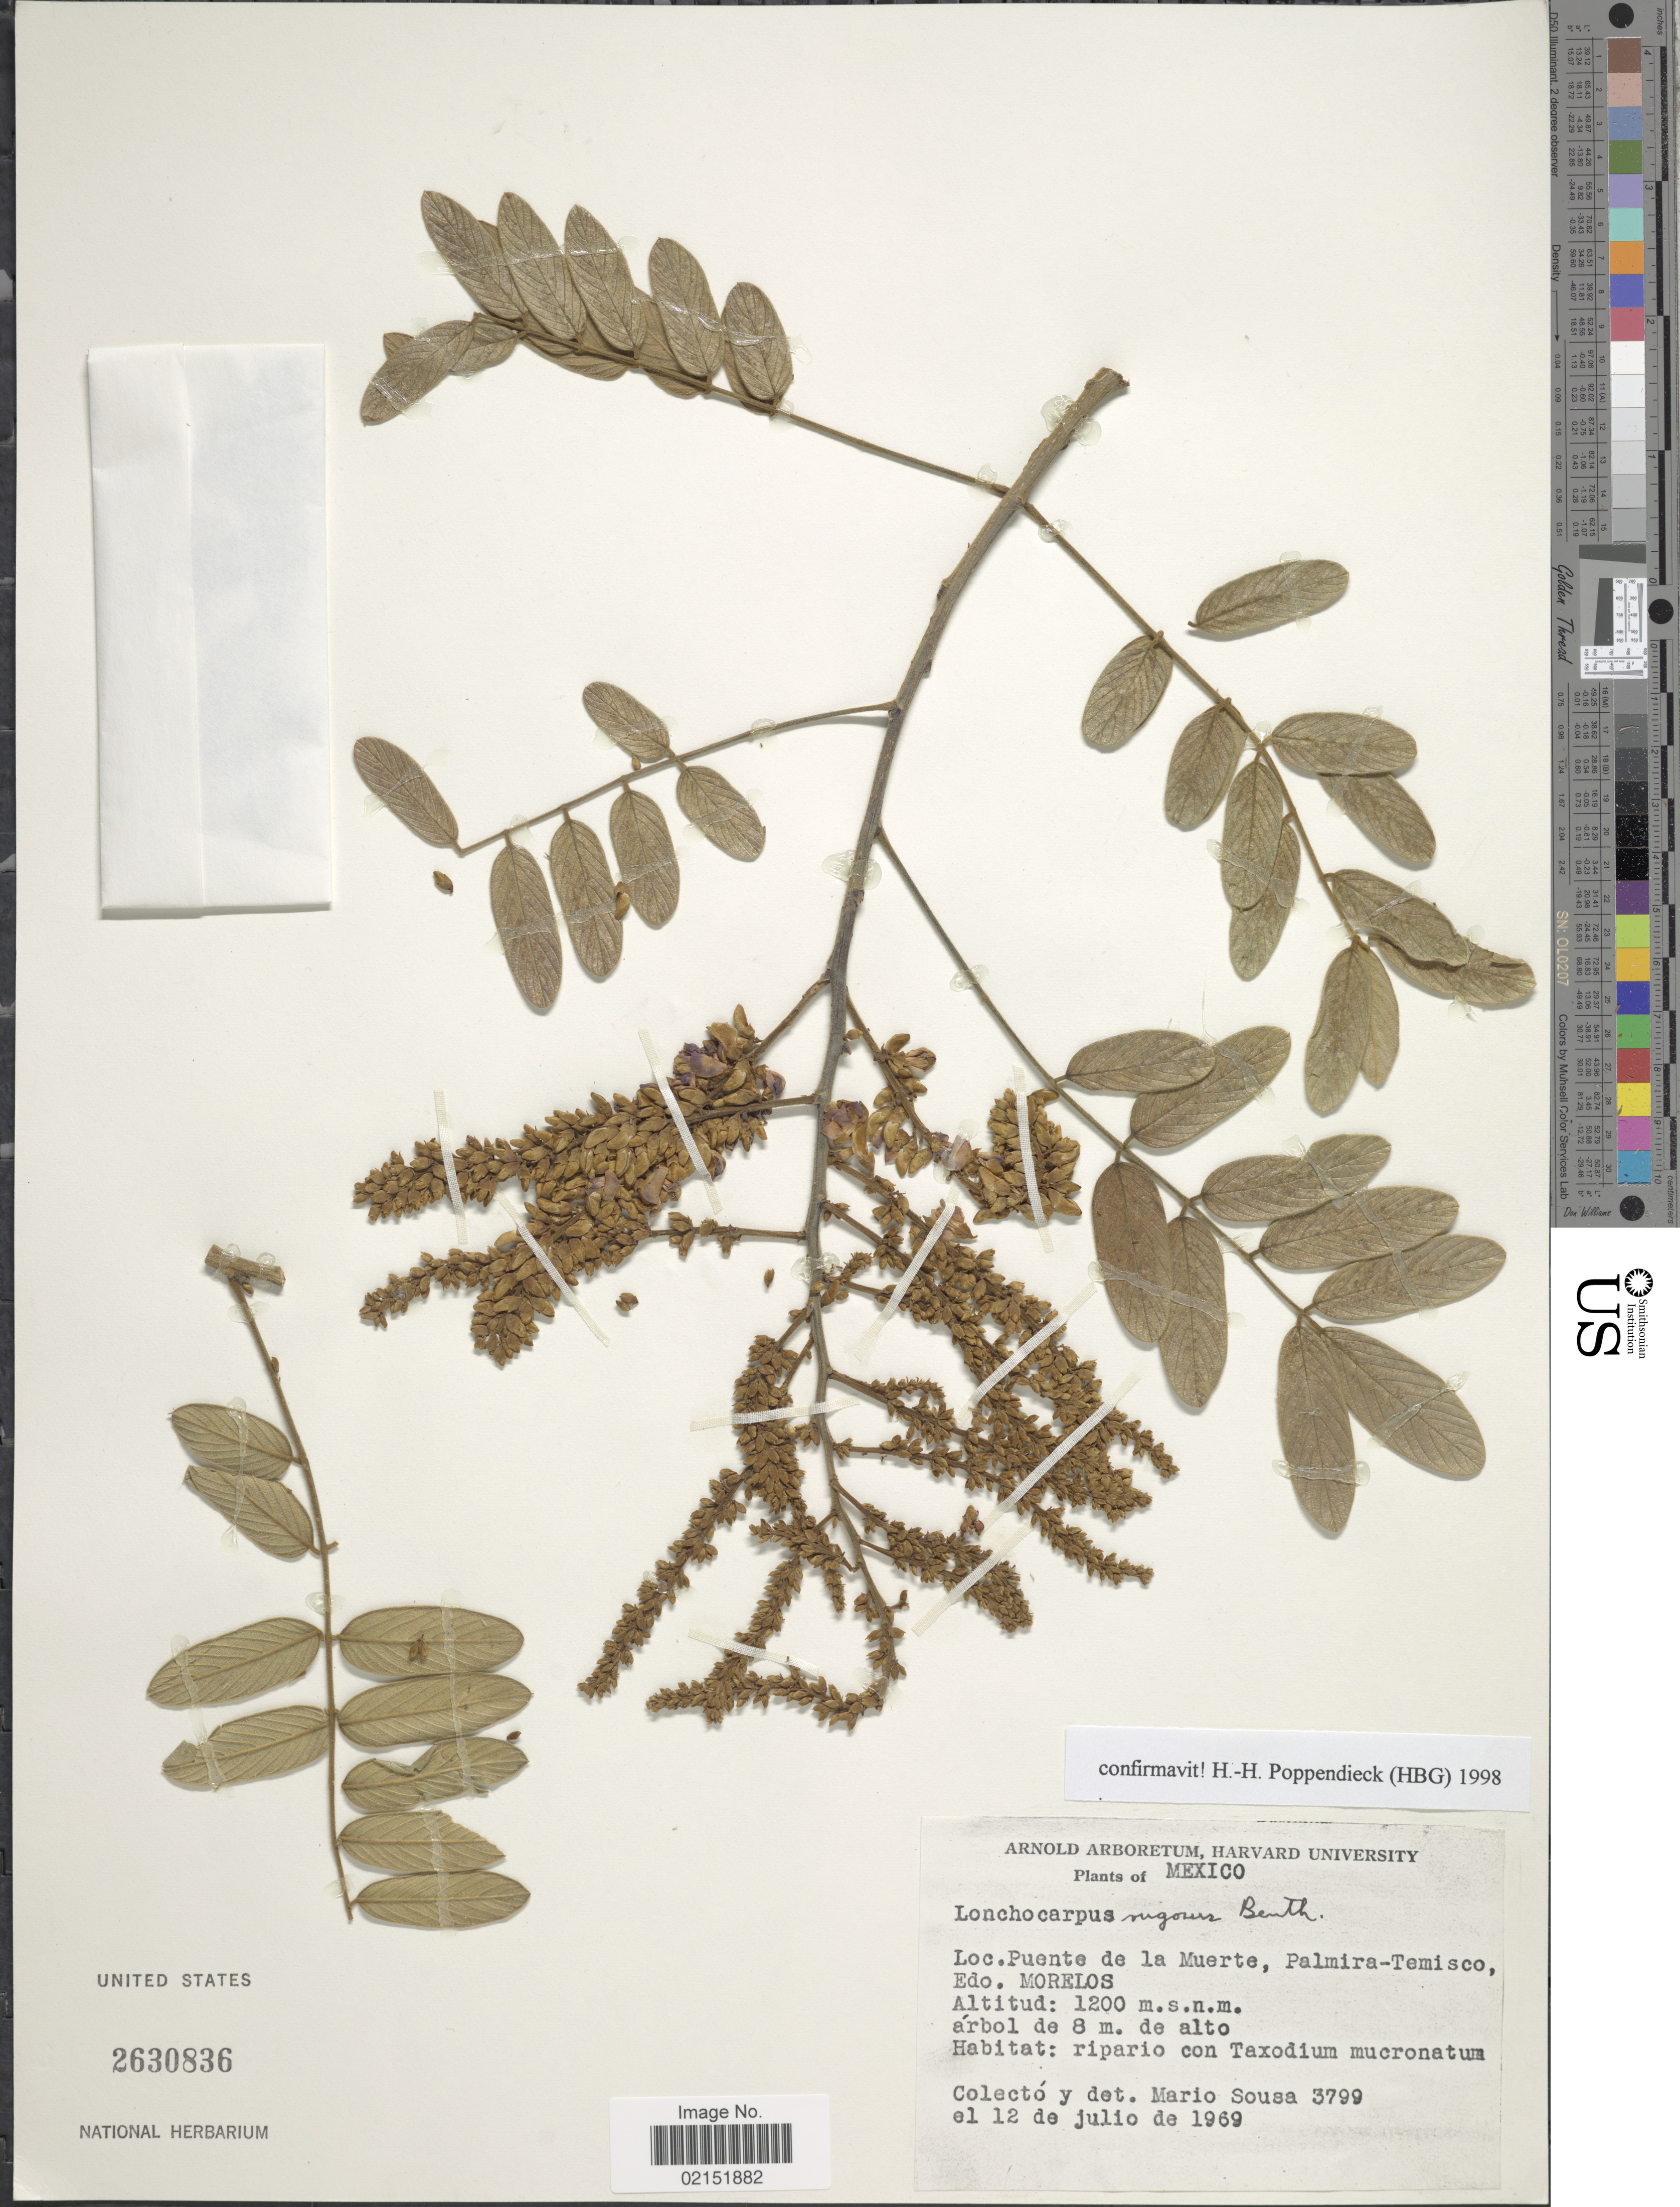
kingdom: Plantae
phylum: Tracheophyta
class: Magnoliopsida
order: Fabales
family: Fabaceae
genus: Lonchocarpus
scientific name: Lonchocarpus rugosus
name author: Benth.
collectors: M. Sousa S.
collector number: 3799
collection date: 1969-07-10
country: Mexico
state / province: Morelos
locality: Puente de la Muerte, Palmira-Temisco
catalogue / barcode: US 2630836